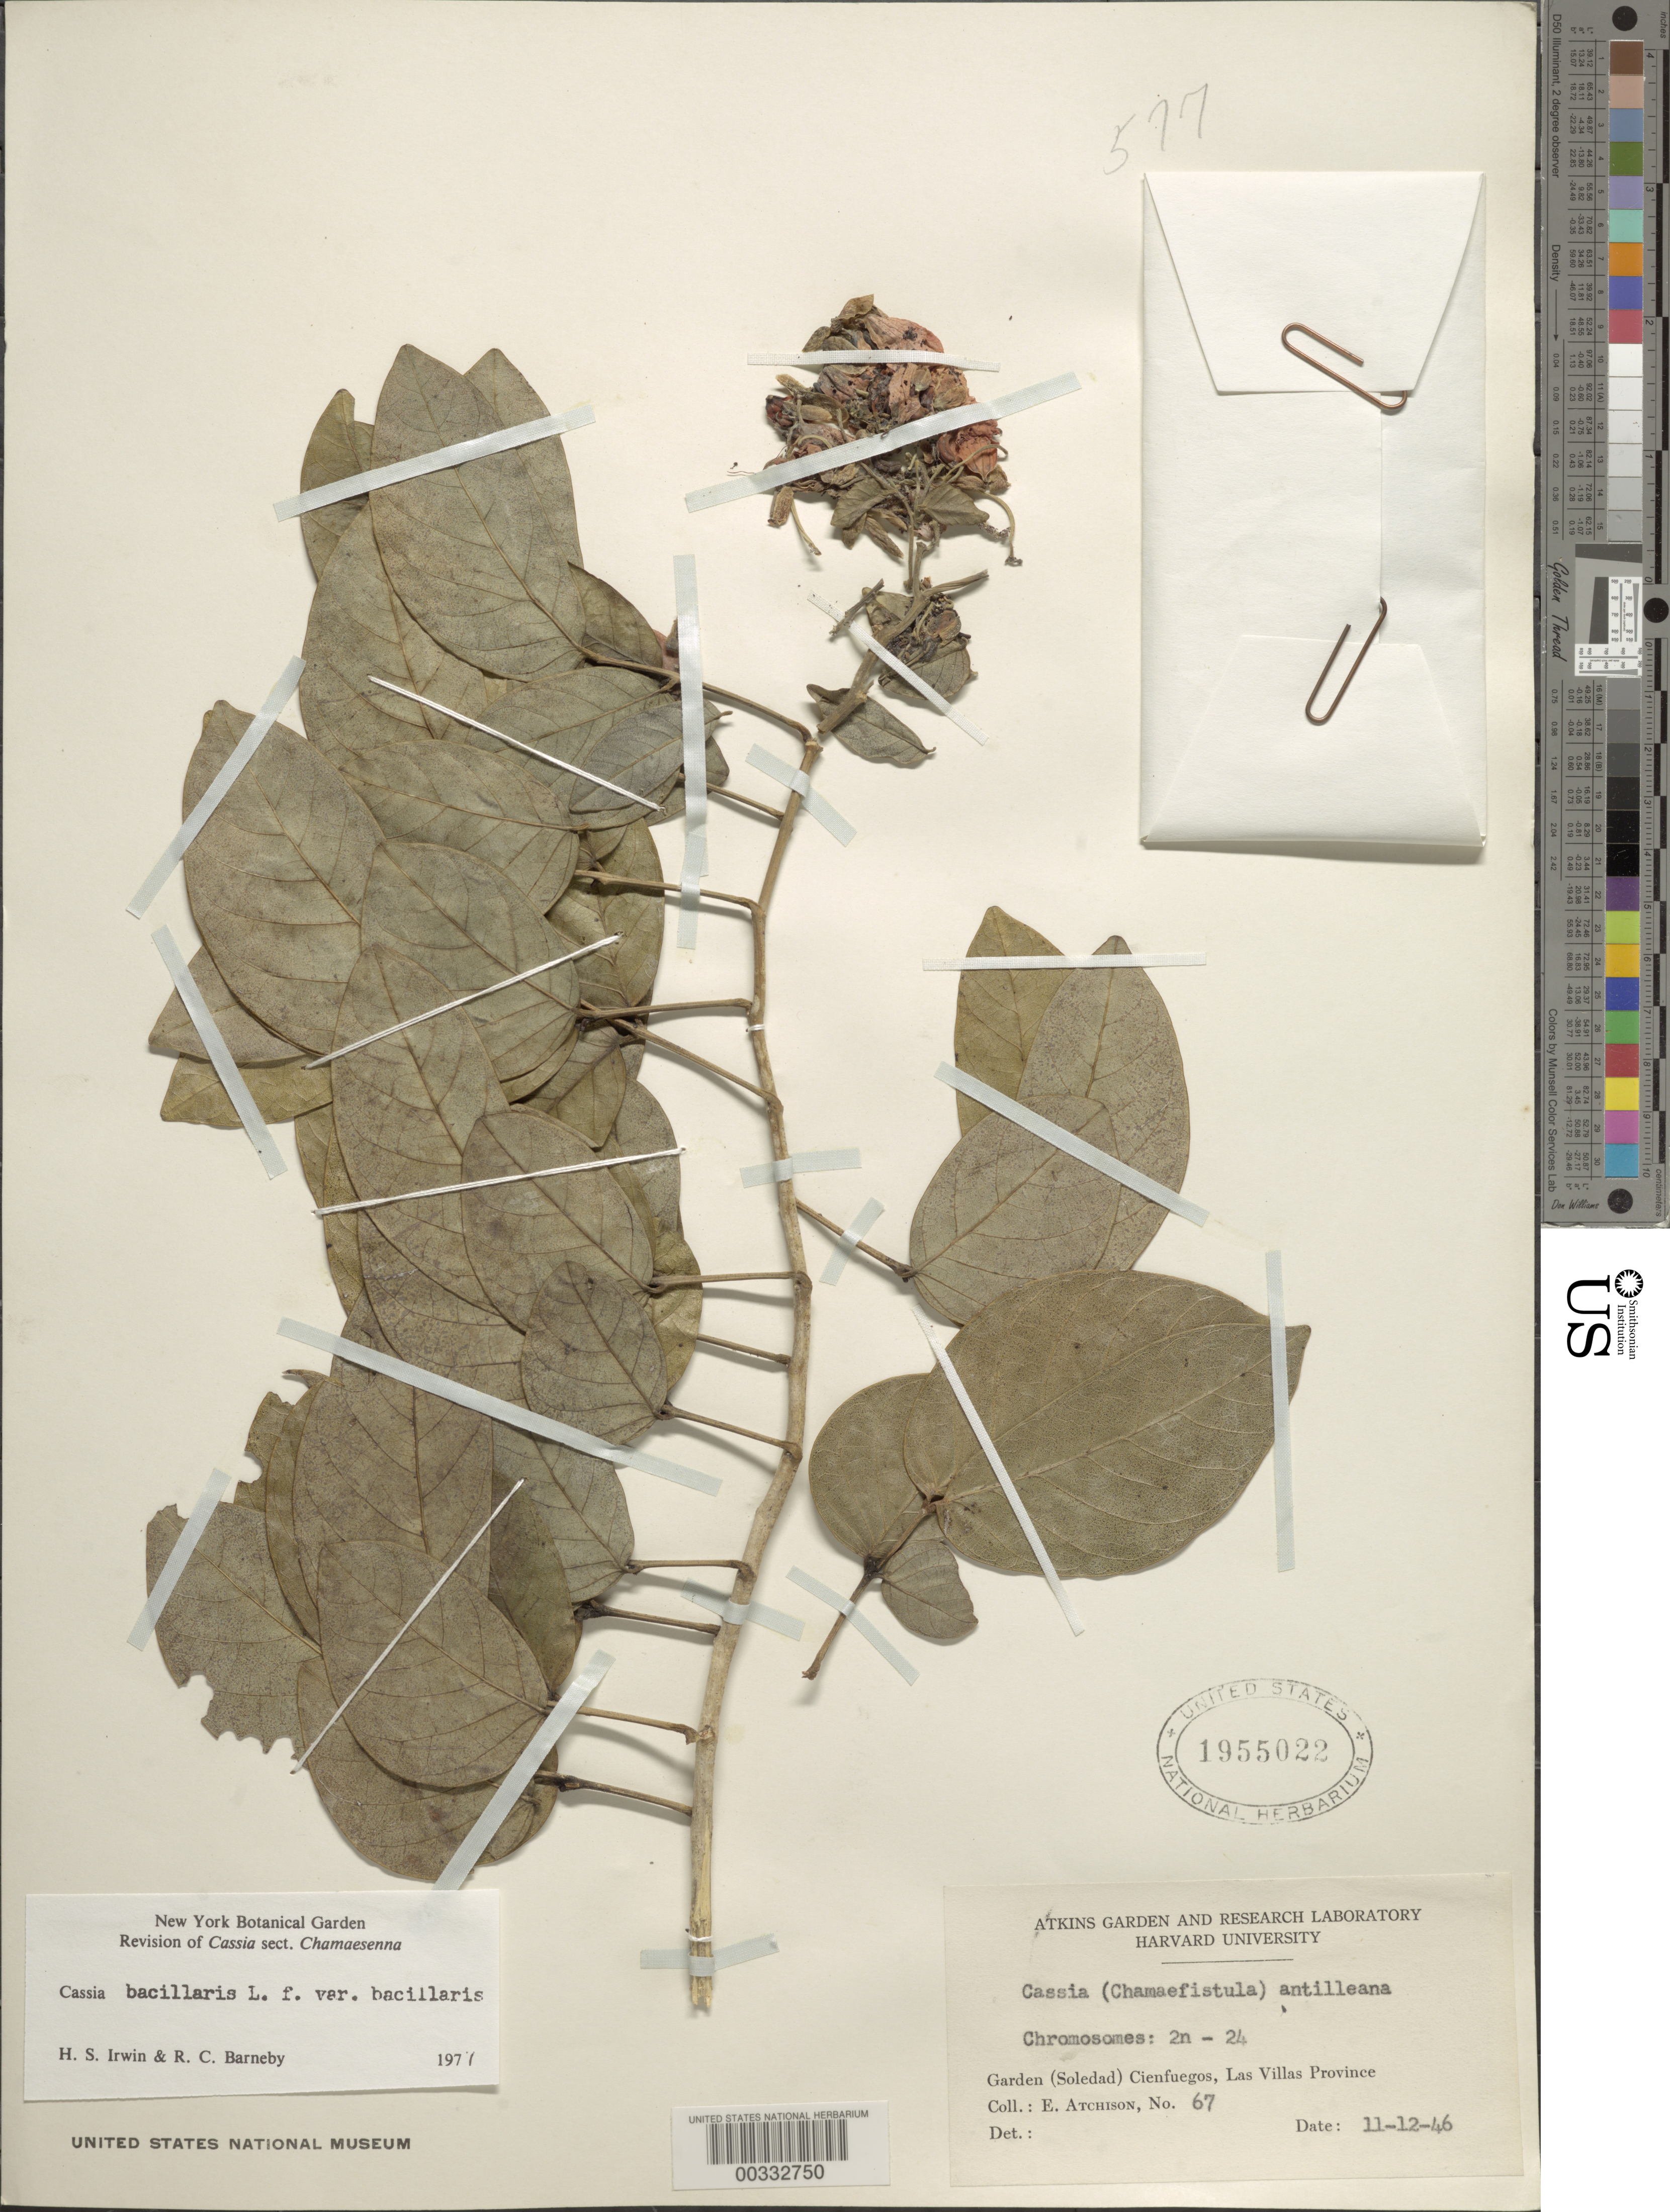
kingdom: Plantae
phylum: Tracheophyta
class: Magnoliopsida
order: Fabales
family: Fabaceae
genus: Senna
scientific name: Senna bacillaris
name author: (L. f.) H.S. Irwin & Barneby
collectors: E. Atchison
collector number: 67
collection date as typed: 11 Dec 1966 or 12 Nov 1966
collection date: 1966-11-12 or 1966-12-11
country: Cuba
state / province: Las Villas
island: Greater Antilles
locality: Garden (soledad) cienfuegos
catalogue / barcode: US 1955022